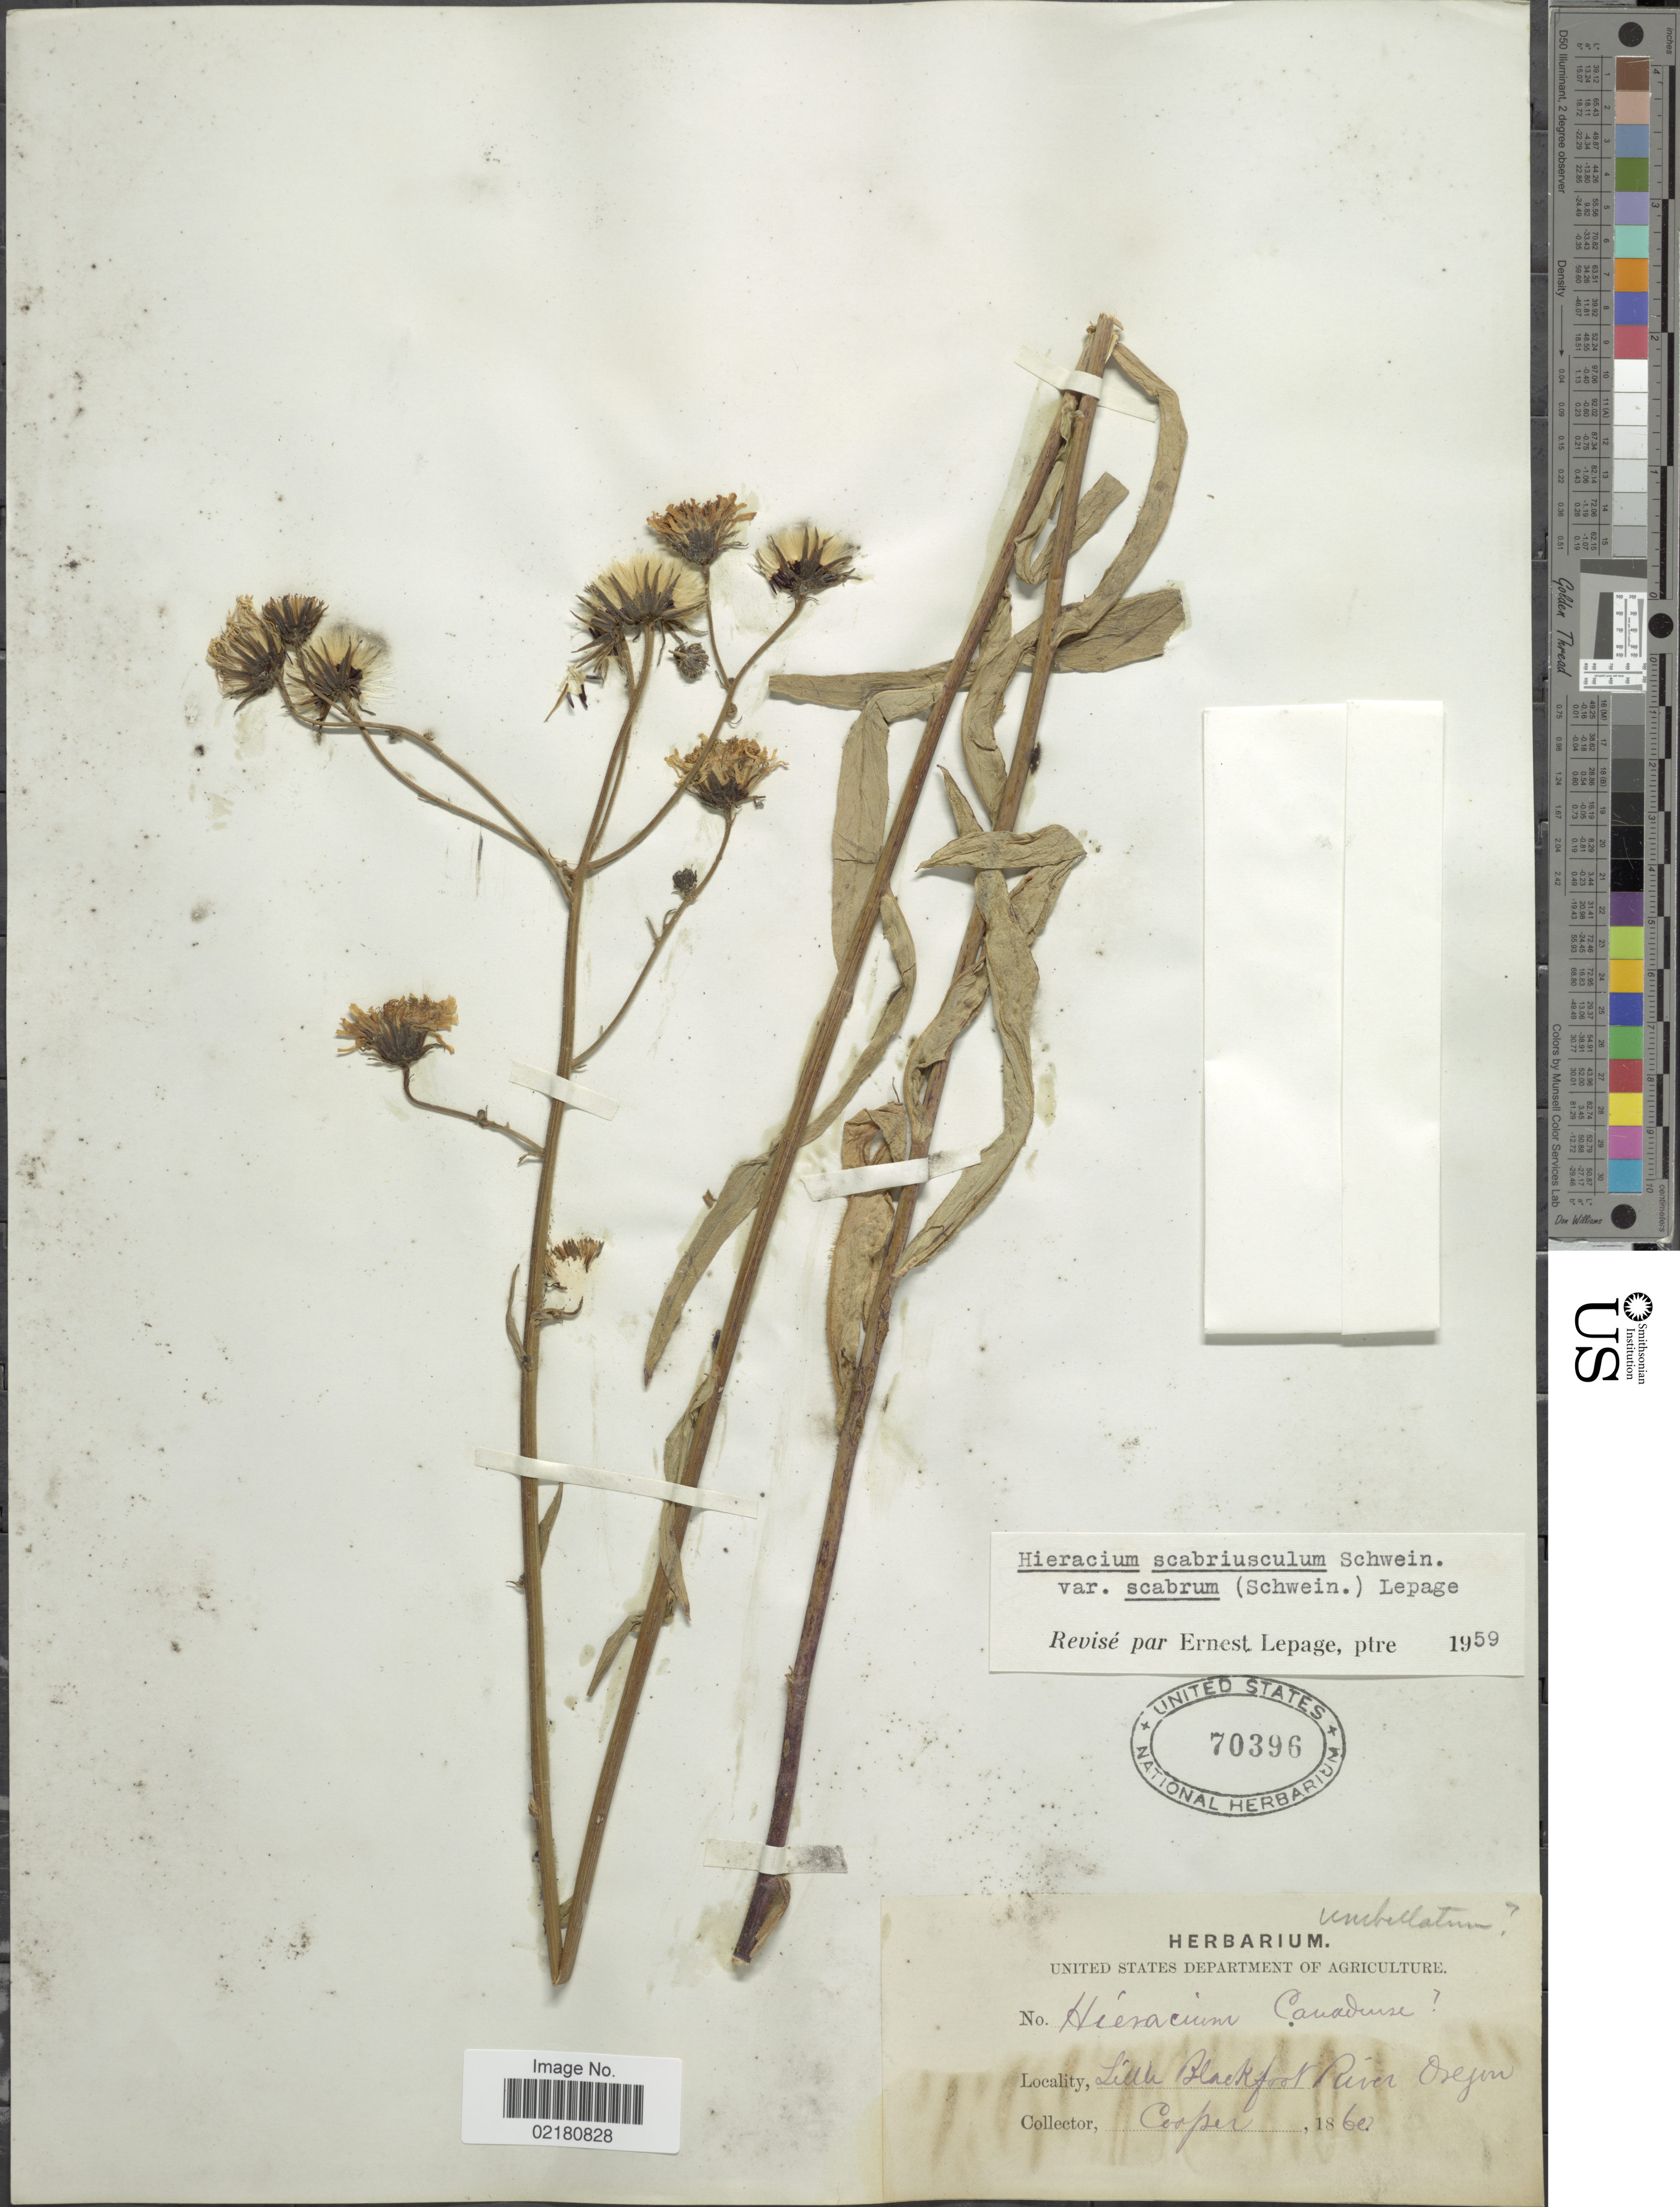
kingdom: Plantae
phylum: Tracheophyta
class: Magnoliopsida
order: Asterales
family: Asteraceae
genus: Hieracium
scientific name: Hieracium umbellatum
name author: L.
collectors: -- Cooper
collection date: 1860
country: United States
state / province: Oregon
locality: Little Blackfoot River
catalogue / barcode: US 70396